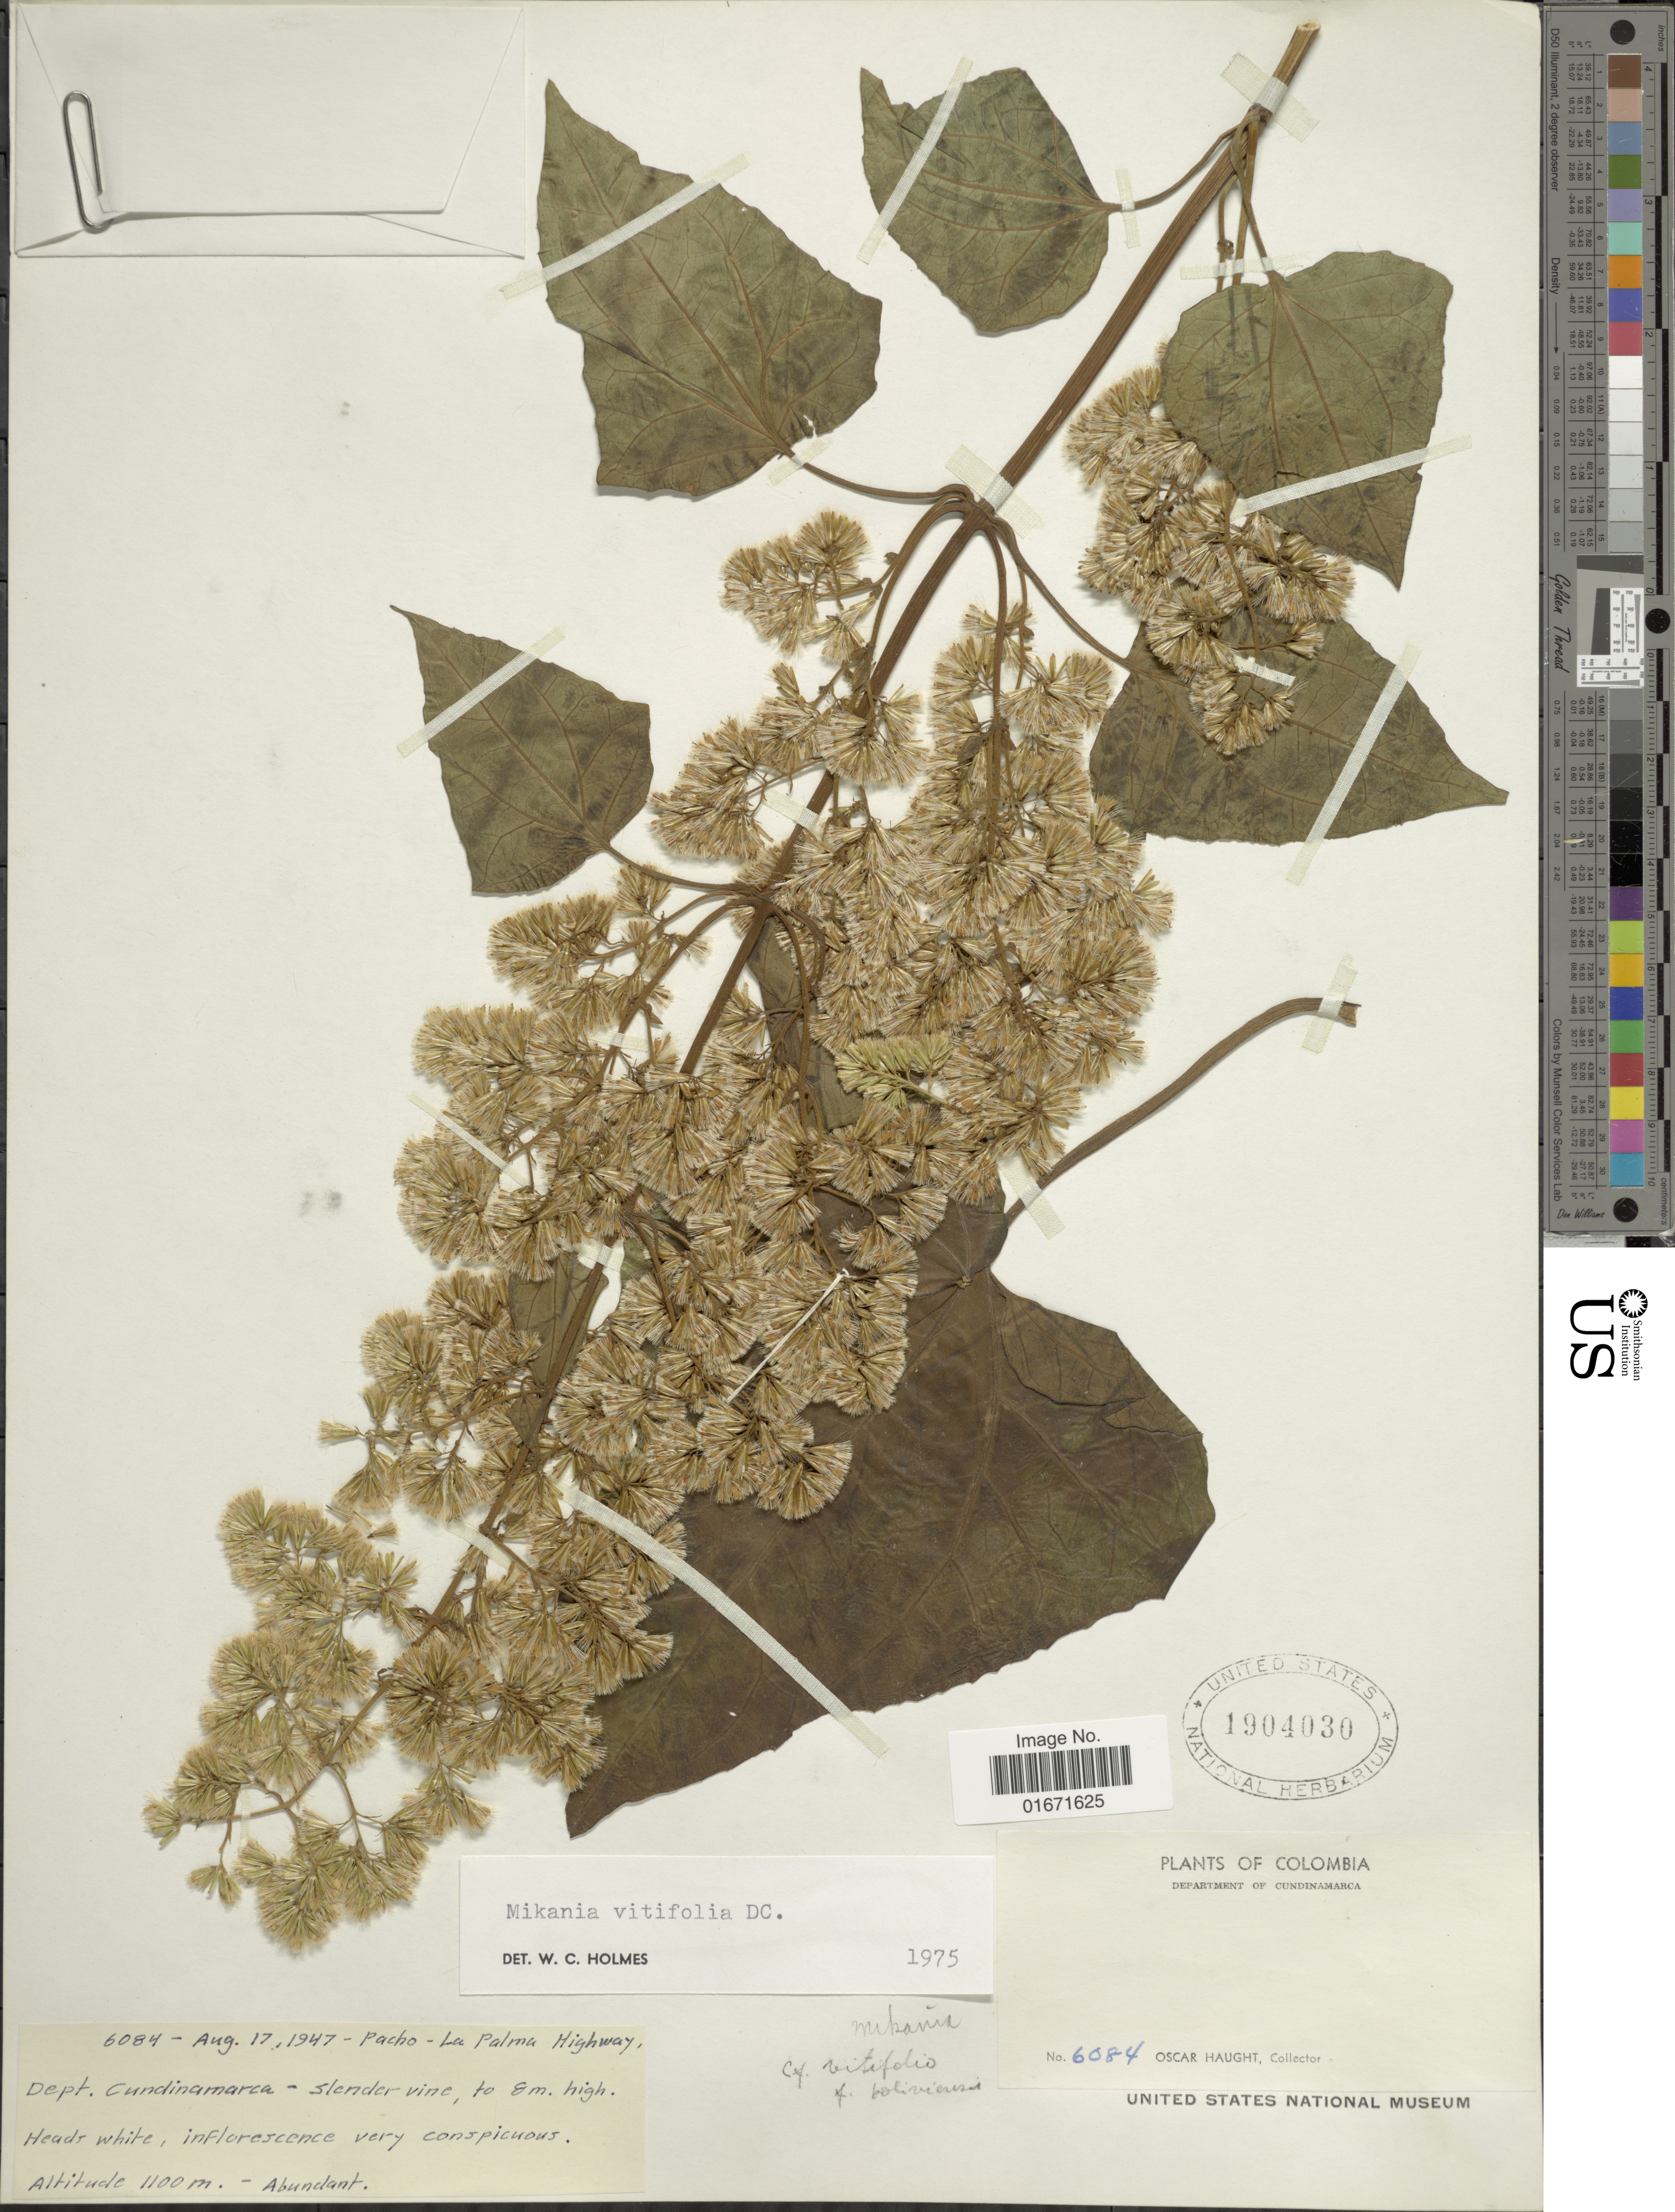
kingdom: Plantae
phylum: Tracheophyta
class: Magnoliopsida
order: Asterales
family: Asteraceae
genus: Mikania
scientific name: Mikania vitifolia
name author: DC.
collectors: O. L. Haught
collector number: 6084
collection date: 1947-08-17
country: Colombia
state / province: Cundinamarca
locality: Pacho - La Palma Highway, Dept. Cundinamarca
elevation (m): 1100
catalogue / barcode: US 1904030